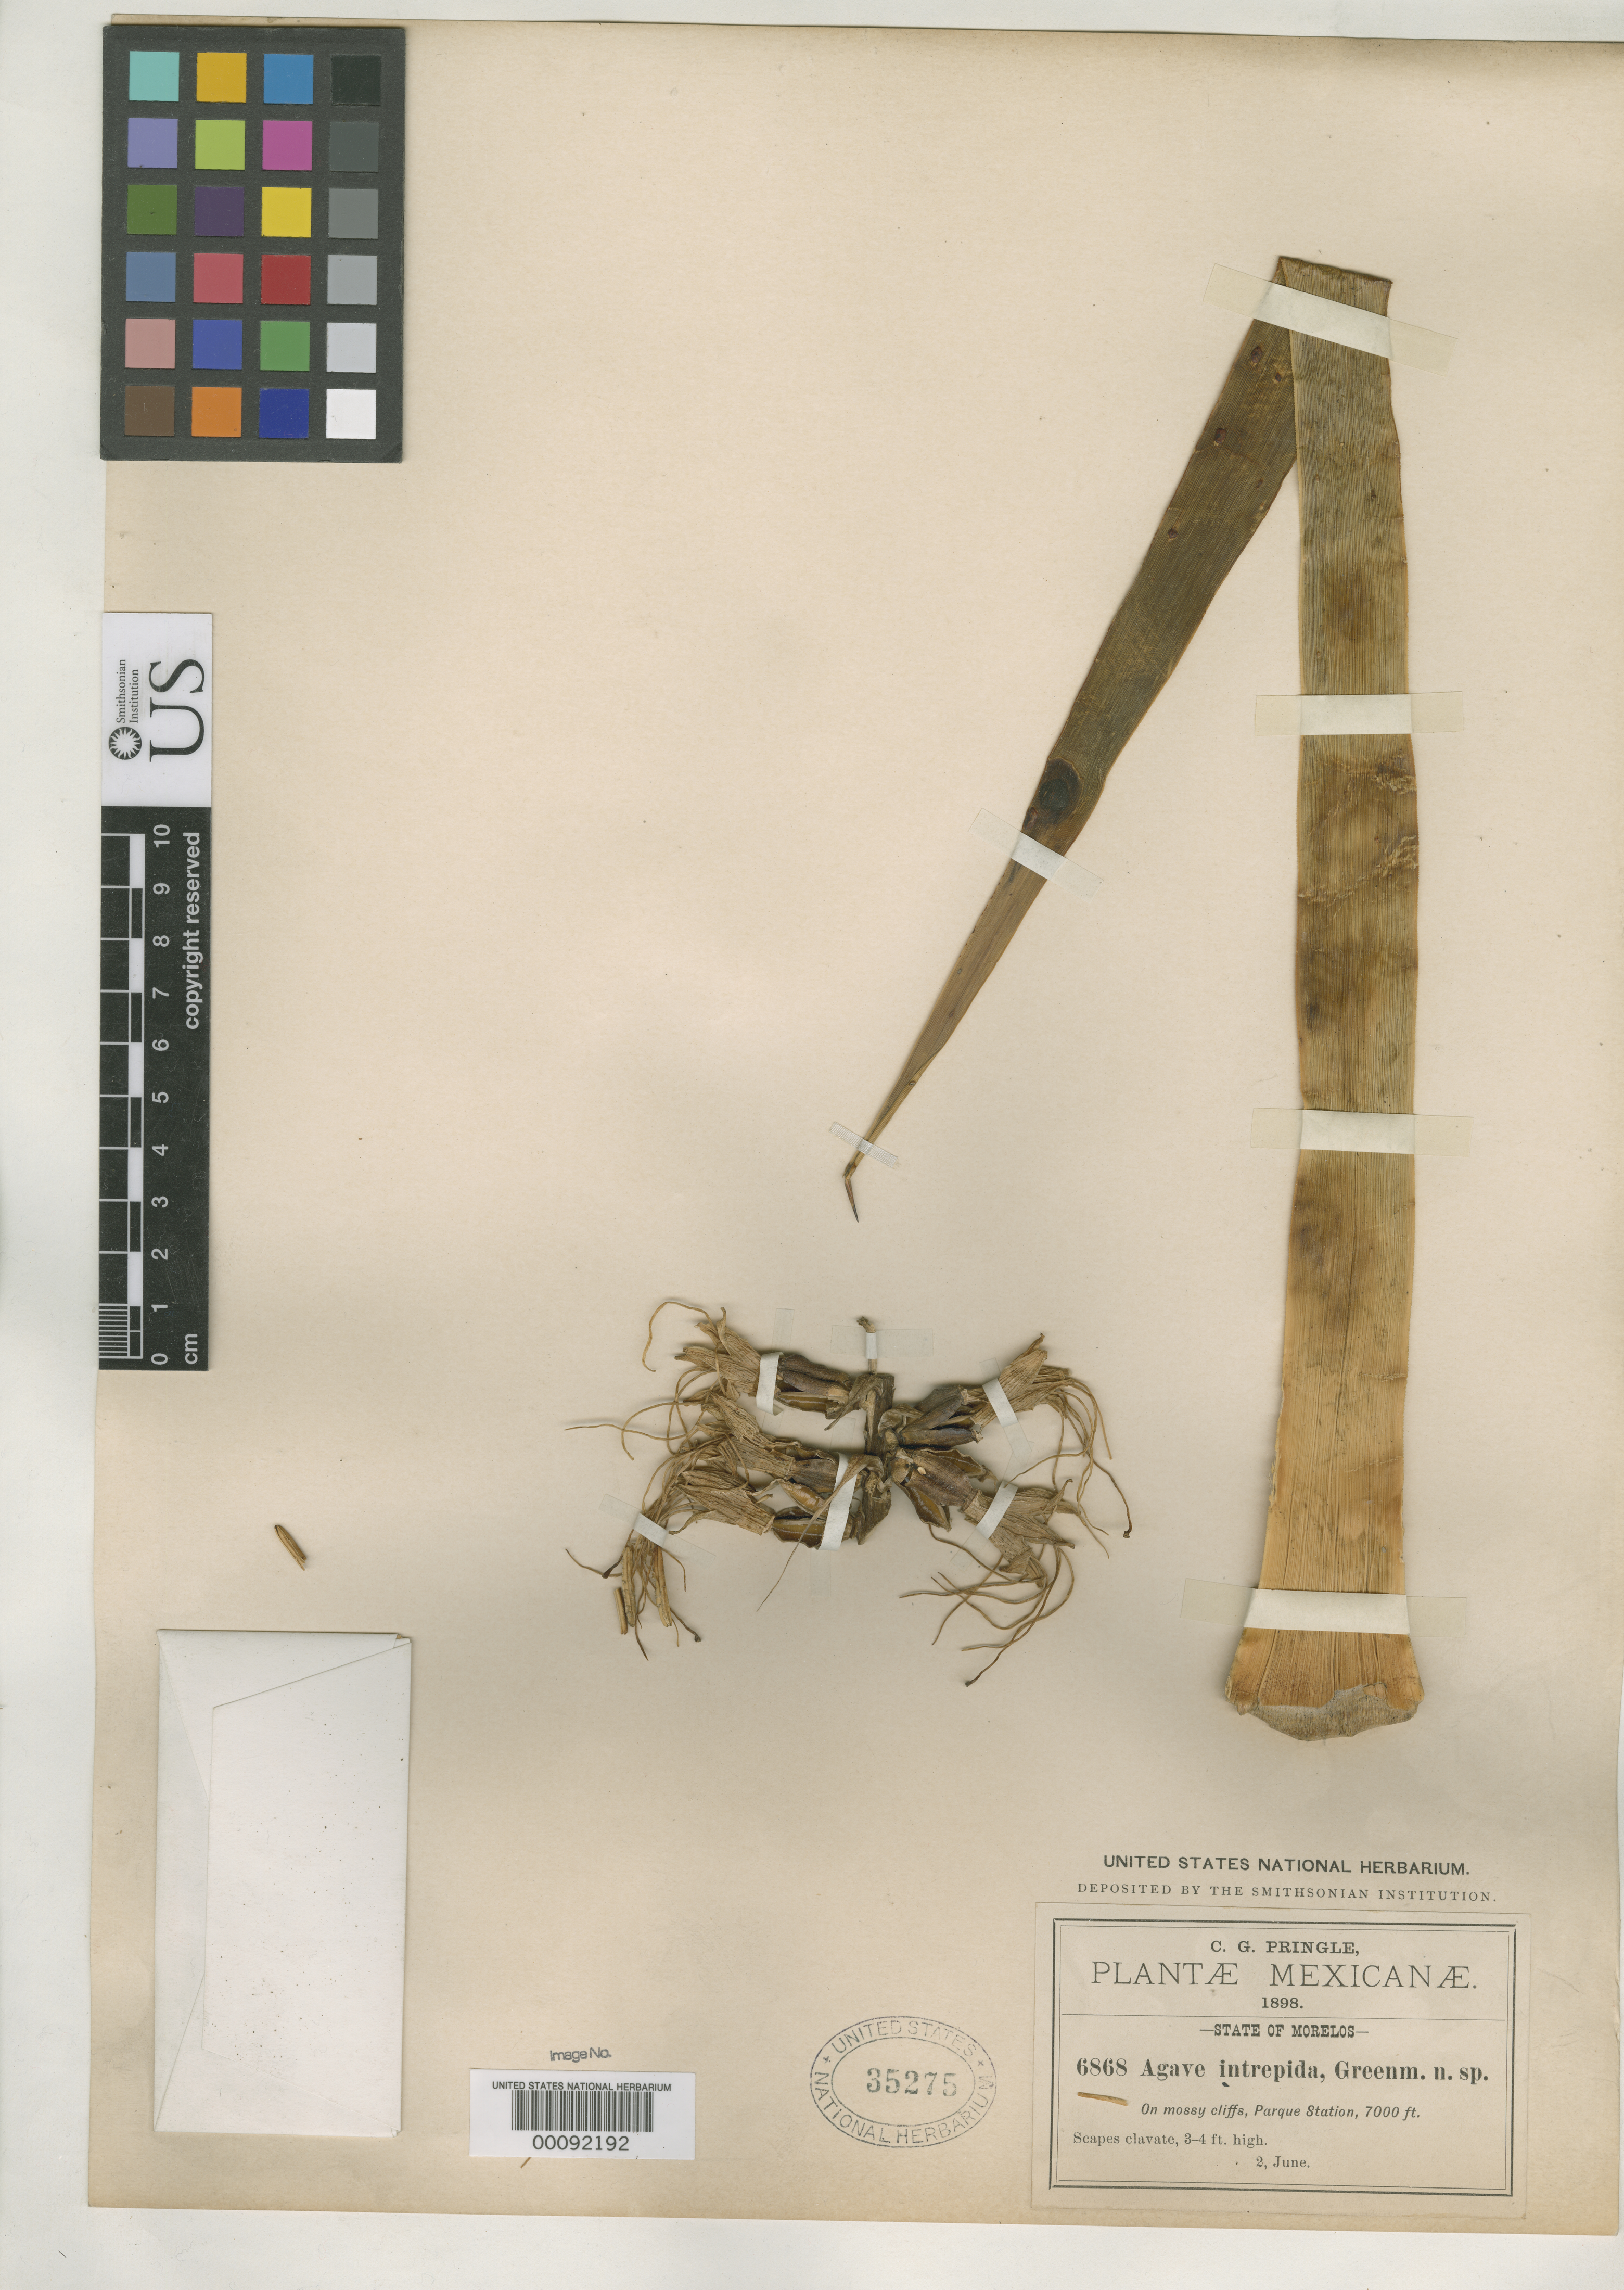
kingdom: Plantae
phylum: Tracheophyta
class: Liliopsida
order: Asparagales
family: Asparagaceae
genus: Agave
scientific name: Agave intrepida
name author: Greenm.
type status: Isotype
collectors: C. G. Pringle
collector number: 6868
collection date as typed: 02 Jun 1898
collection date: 1898-06-02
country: Mexico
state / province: Morelos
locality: Parque Station.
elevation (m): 2100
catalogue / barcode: US 35275